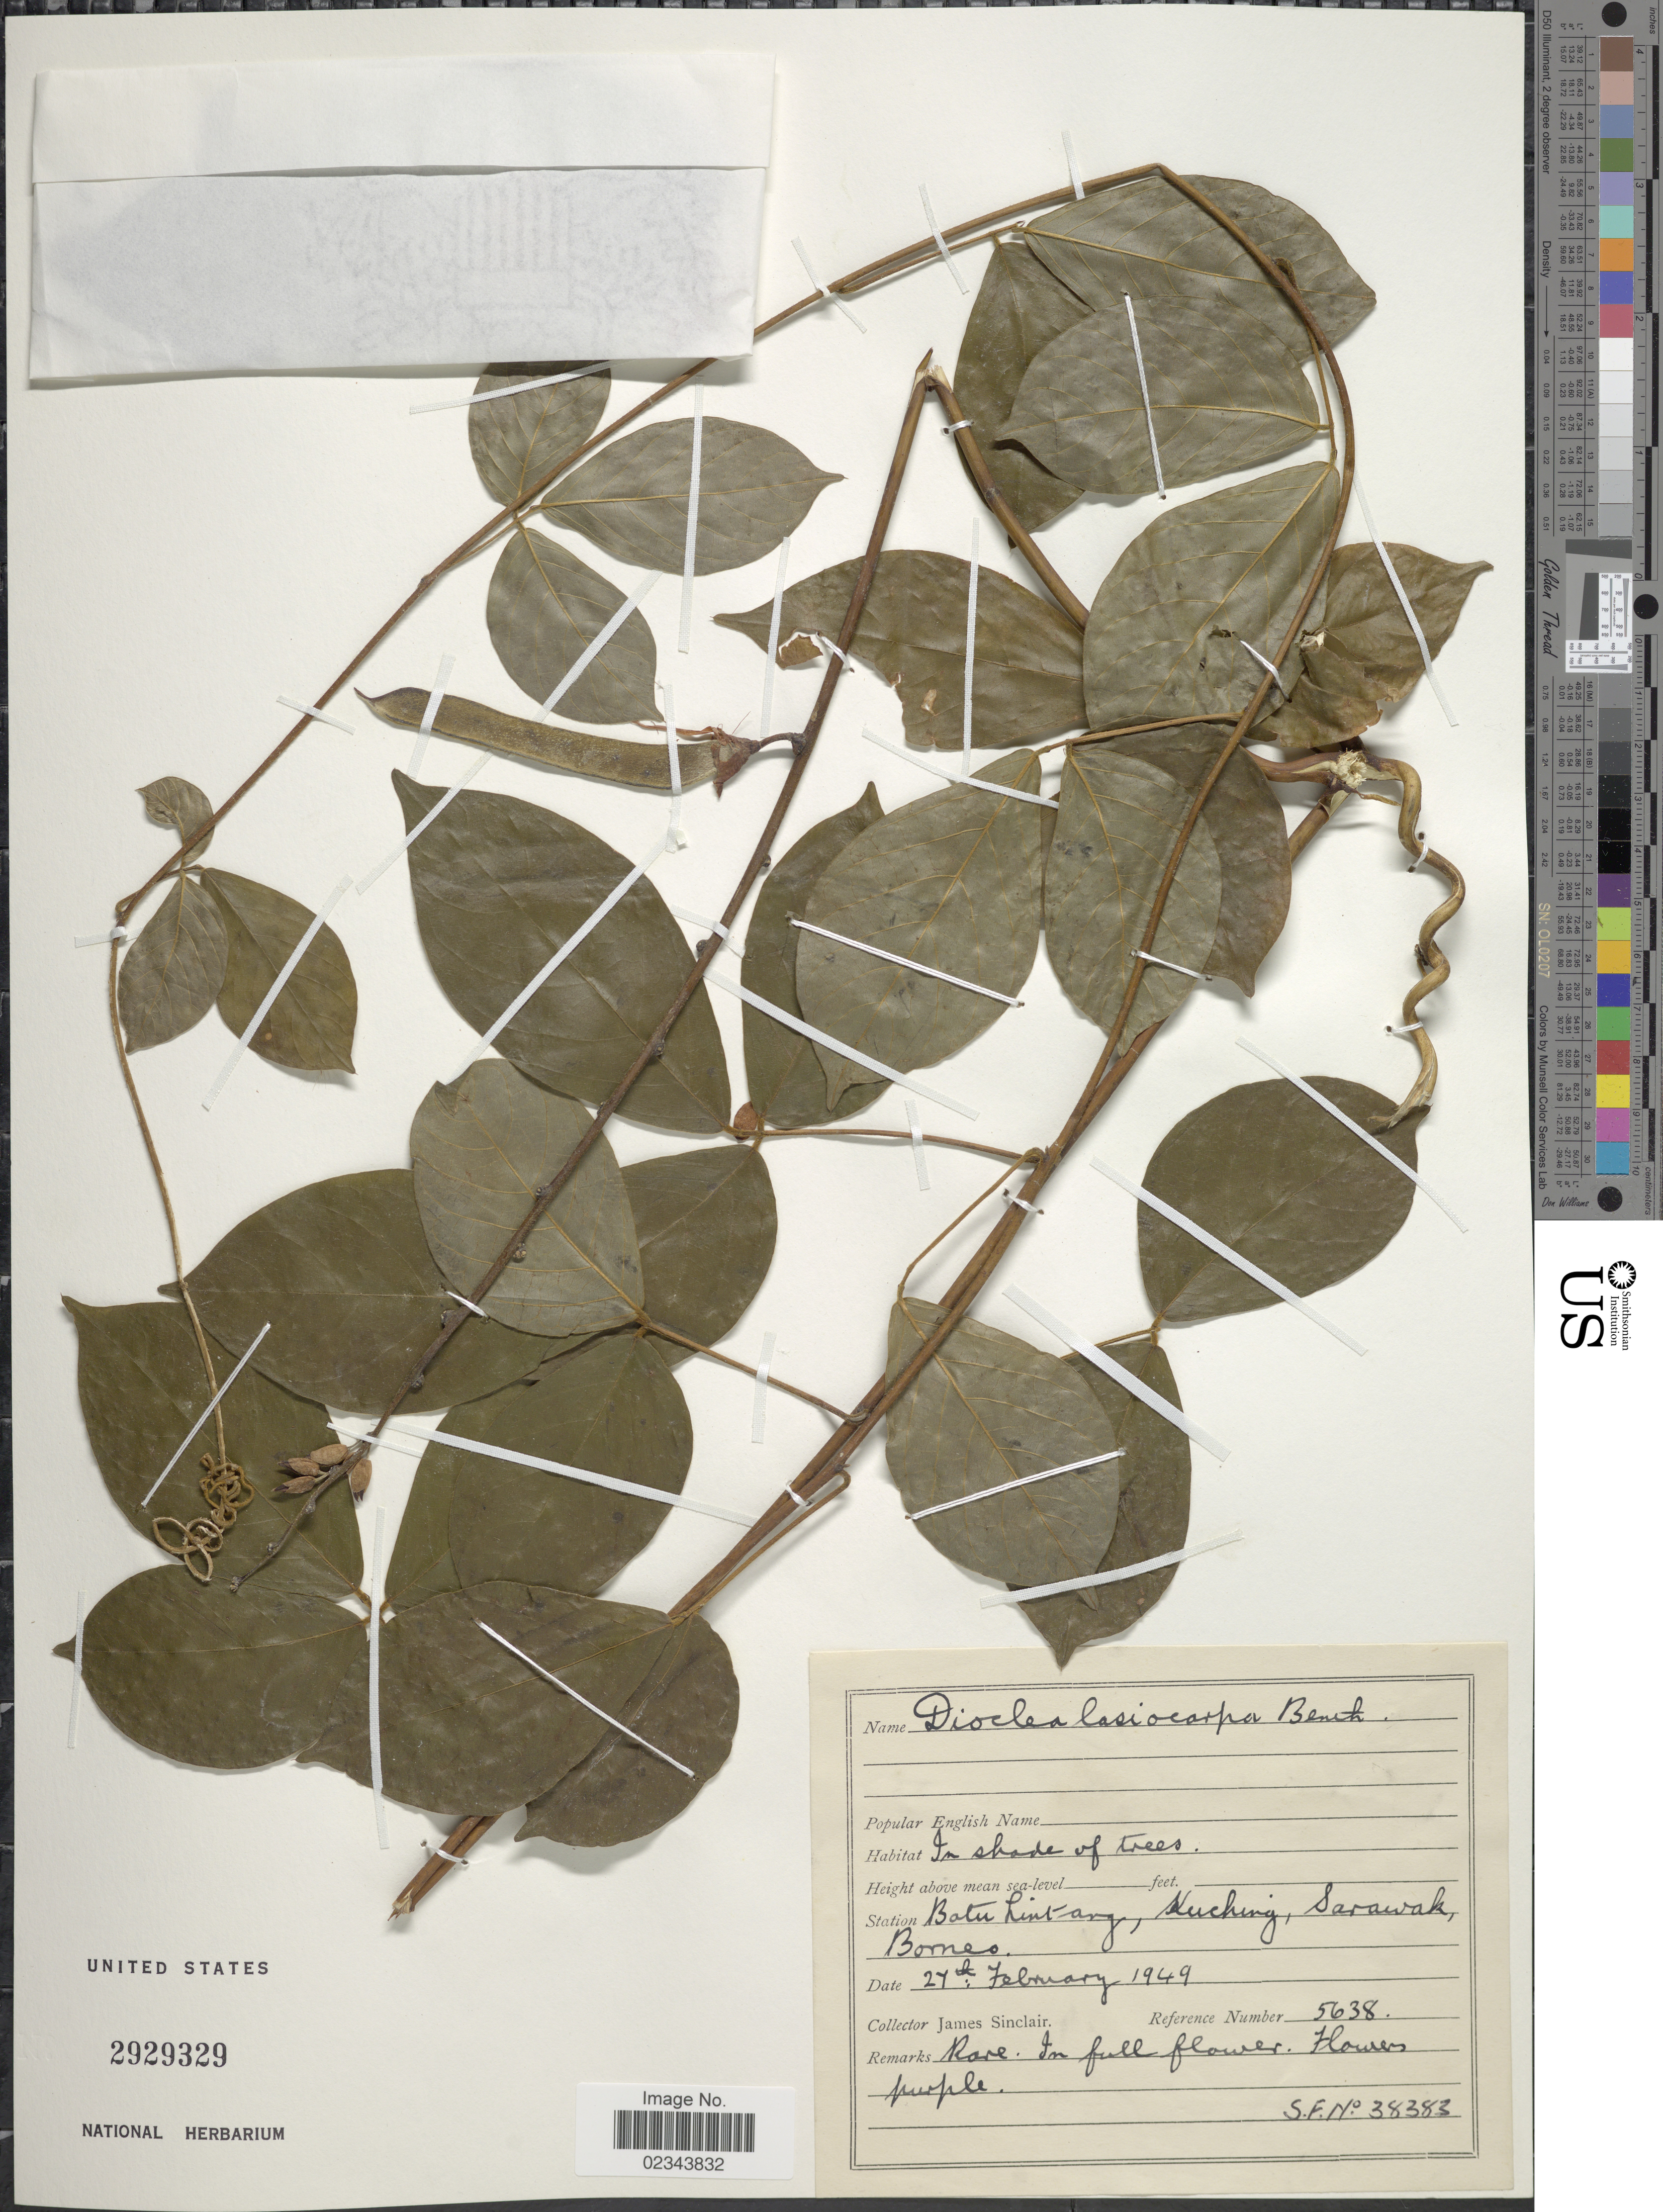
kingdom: Plantae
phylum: Tracheophyta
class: Magnoliopsida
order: Fabales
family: Fabaceae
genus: Dioclea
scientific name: Dioclea lasiocarpa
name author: Benth.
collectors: J. Sinclair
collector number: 5638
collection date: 1949-02-27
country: Malaysia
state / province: Sarawak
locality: Batu Lintang, Kuching, Borneo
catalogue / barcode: US 2929329